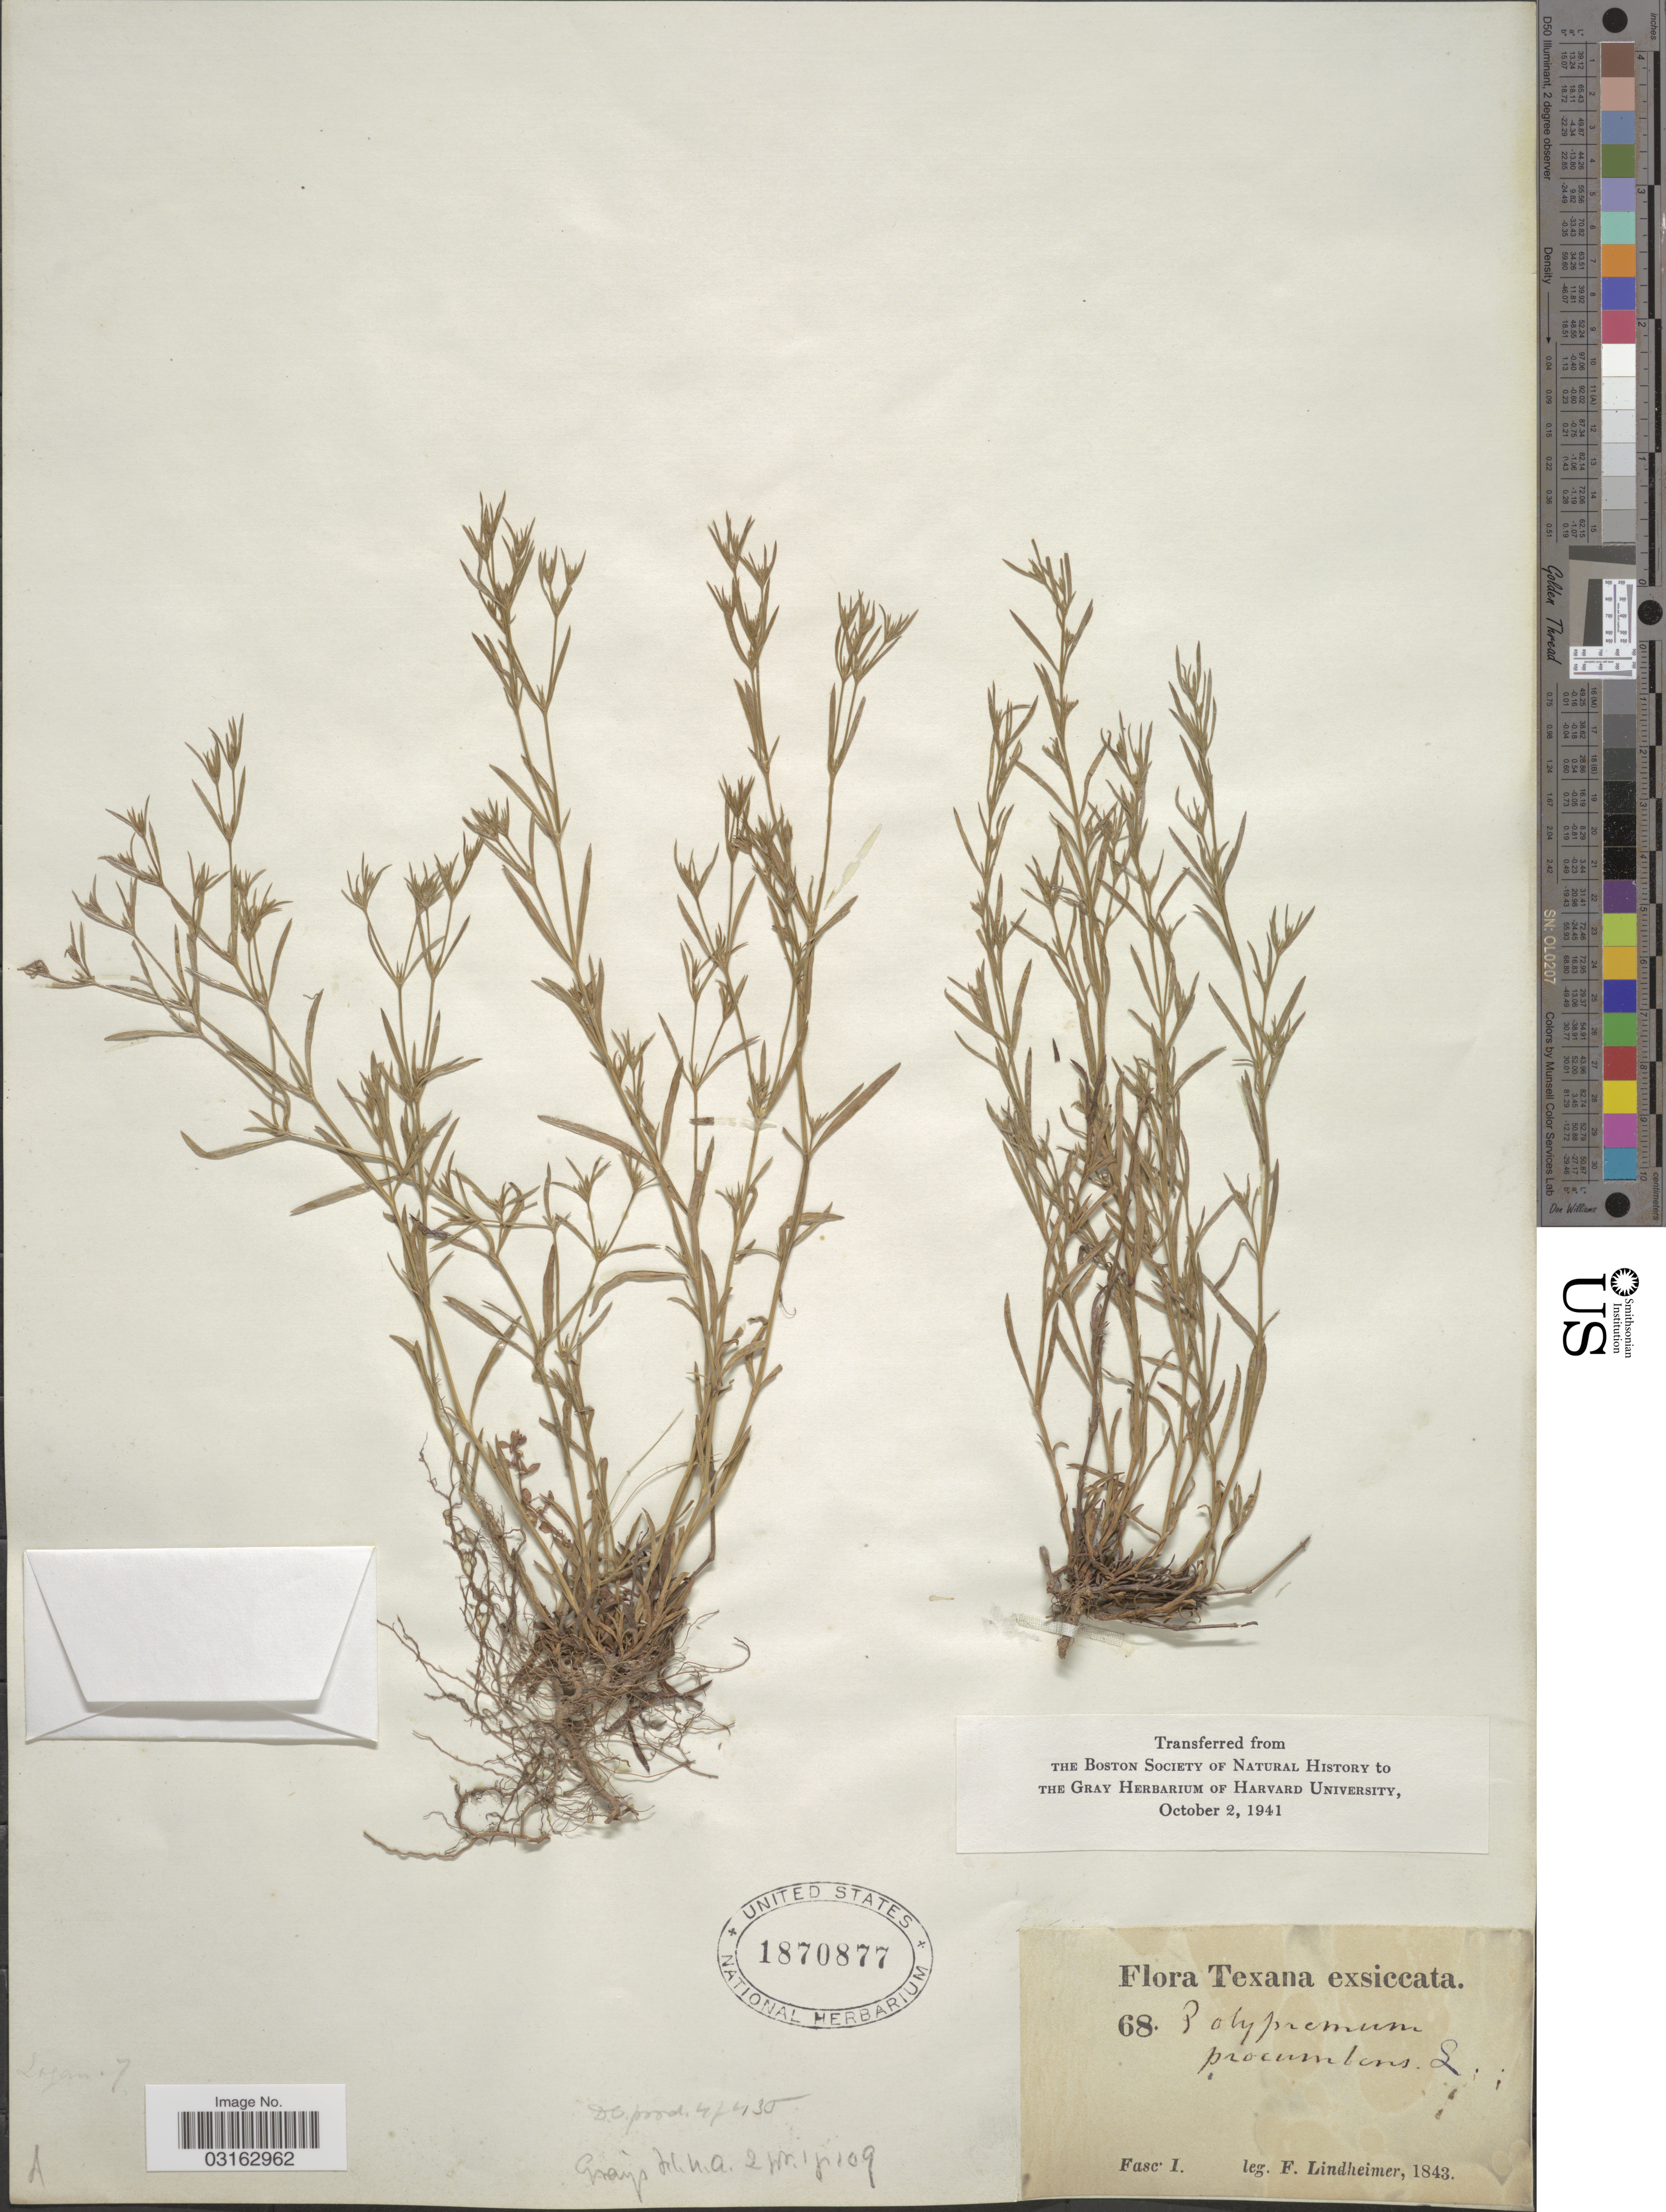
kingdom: Plantae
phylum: Tracheophyta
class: Magnoliopsida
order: Lamiales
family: Tetrachondraceae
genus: Polypremum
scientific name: Polypremum procumbens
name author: L.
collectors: F. Lindheimer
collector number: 68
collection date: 1843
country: United States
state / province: Texas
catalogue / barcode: US 1870877